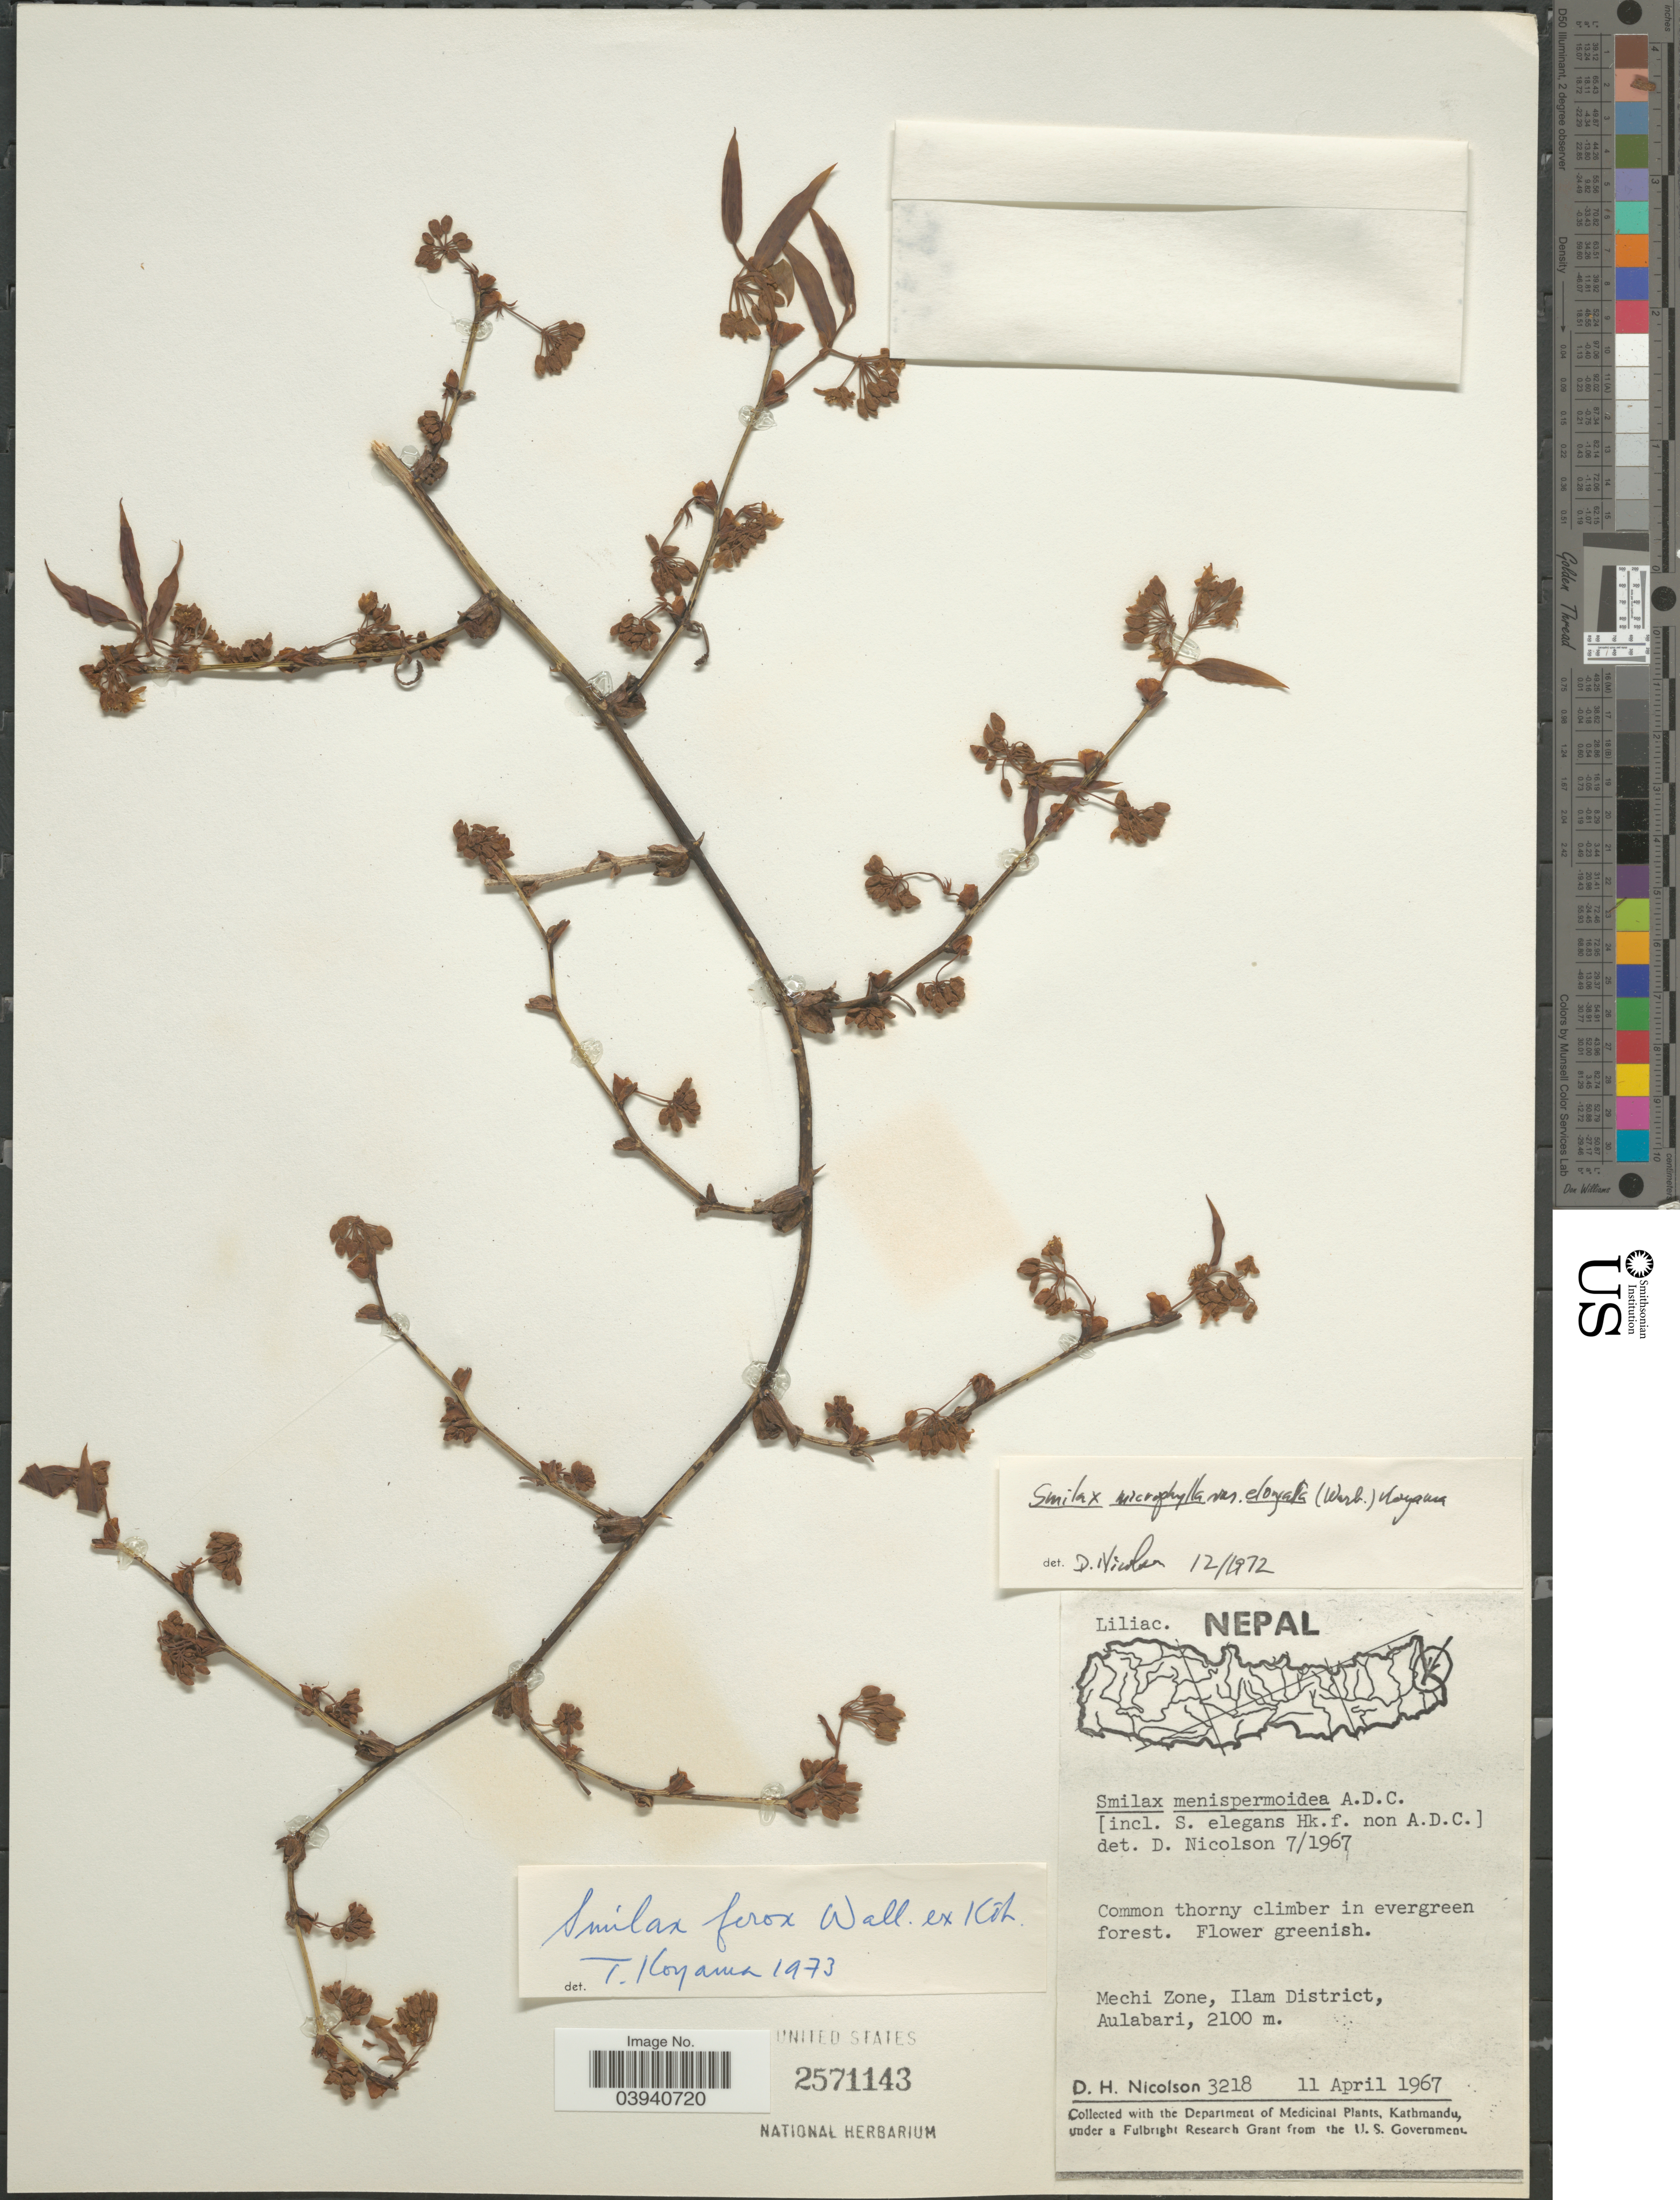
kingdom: Plantae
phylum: Tracheophyta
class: Liliopsida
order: Liliales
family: Smilacaceae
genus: Smilax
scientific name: Smilax ferox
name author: Wall. ex Kunth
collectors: D. H. Nicolson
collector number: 3218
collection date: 1967-04-11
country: Nepal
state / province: Mechi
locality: Mechi Zone, Ilam District, Aulabari.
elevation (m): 2100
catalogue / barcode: US 2571143